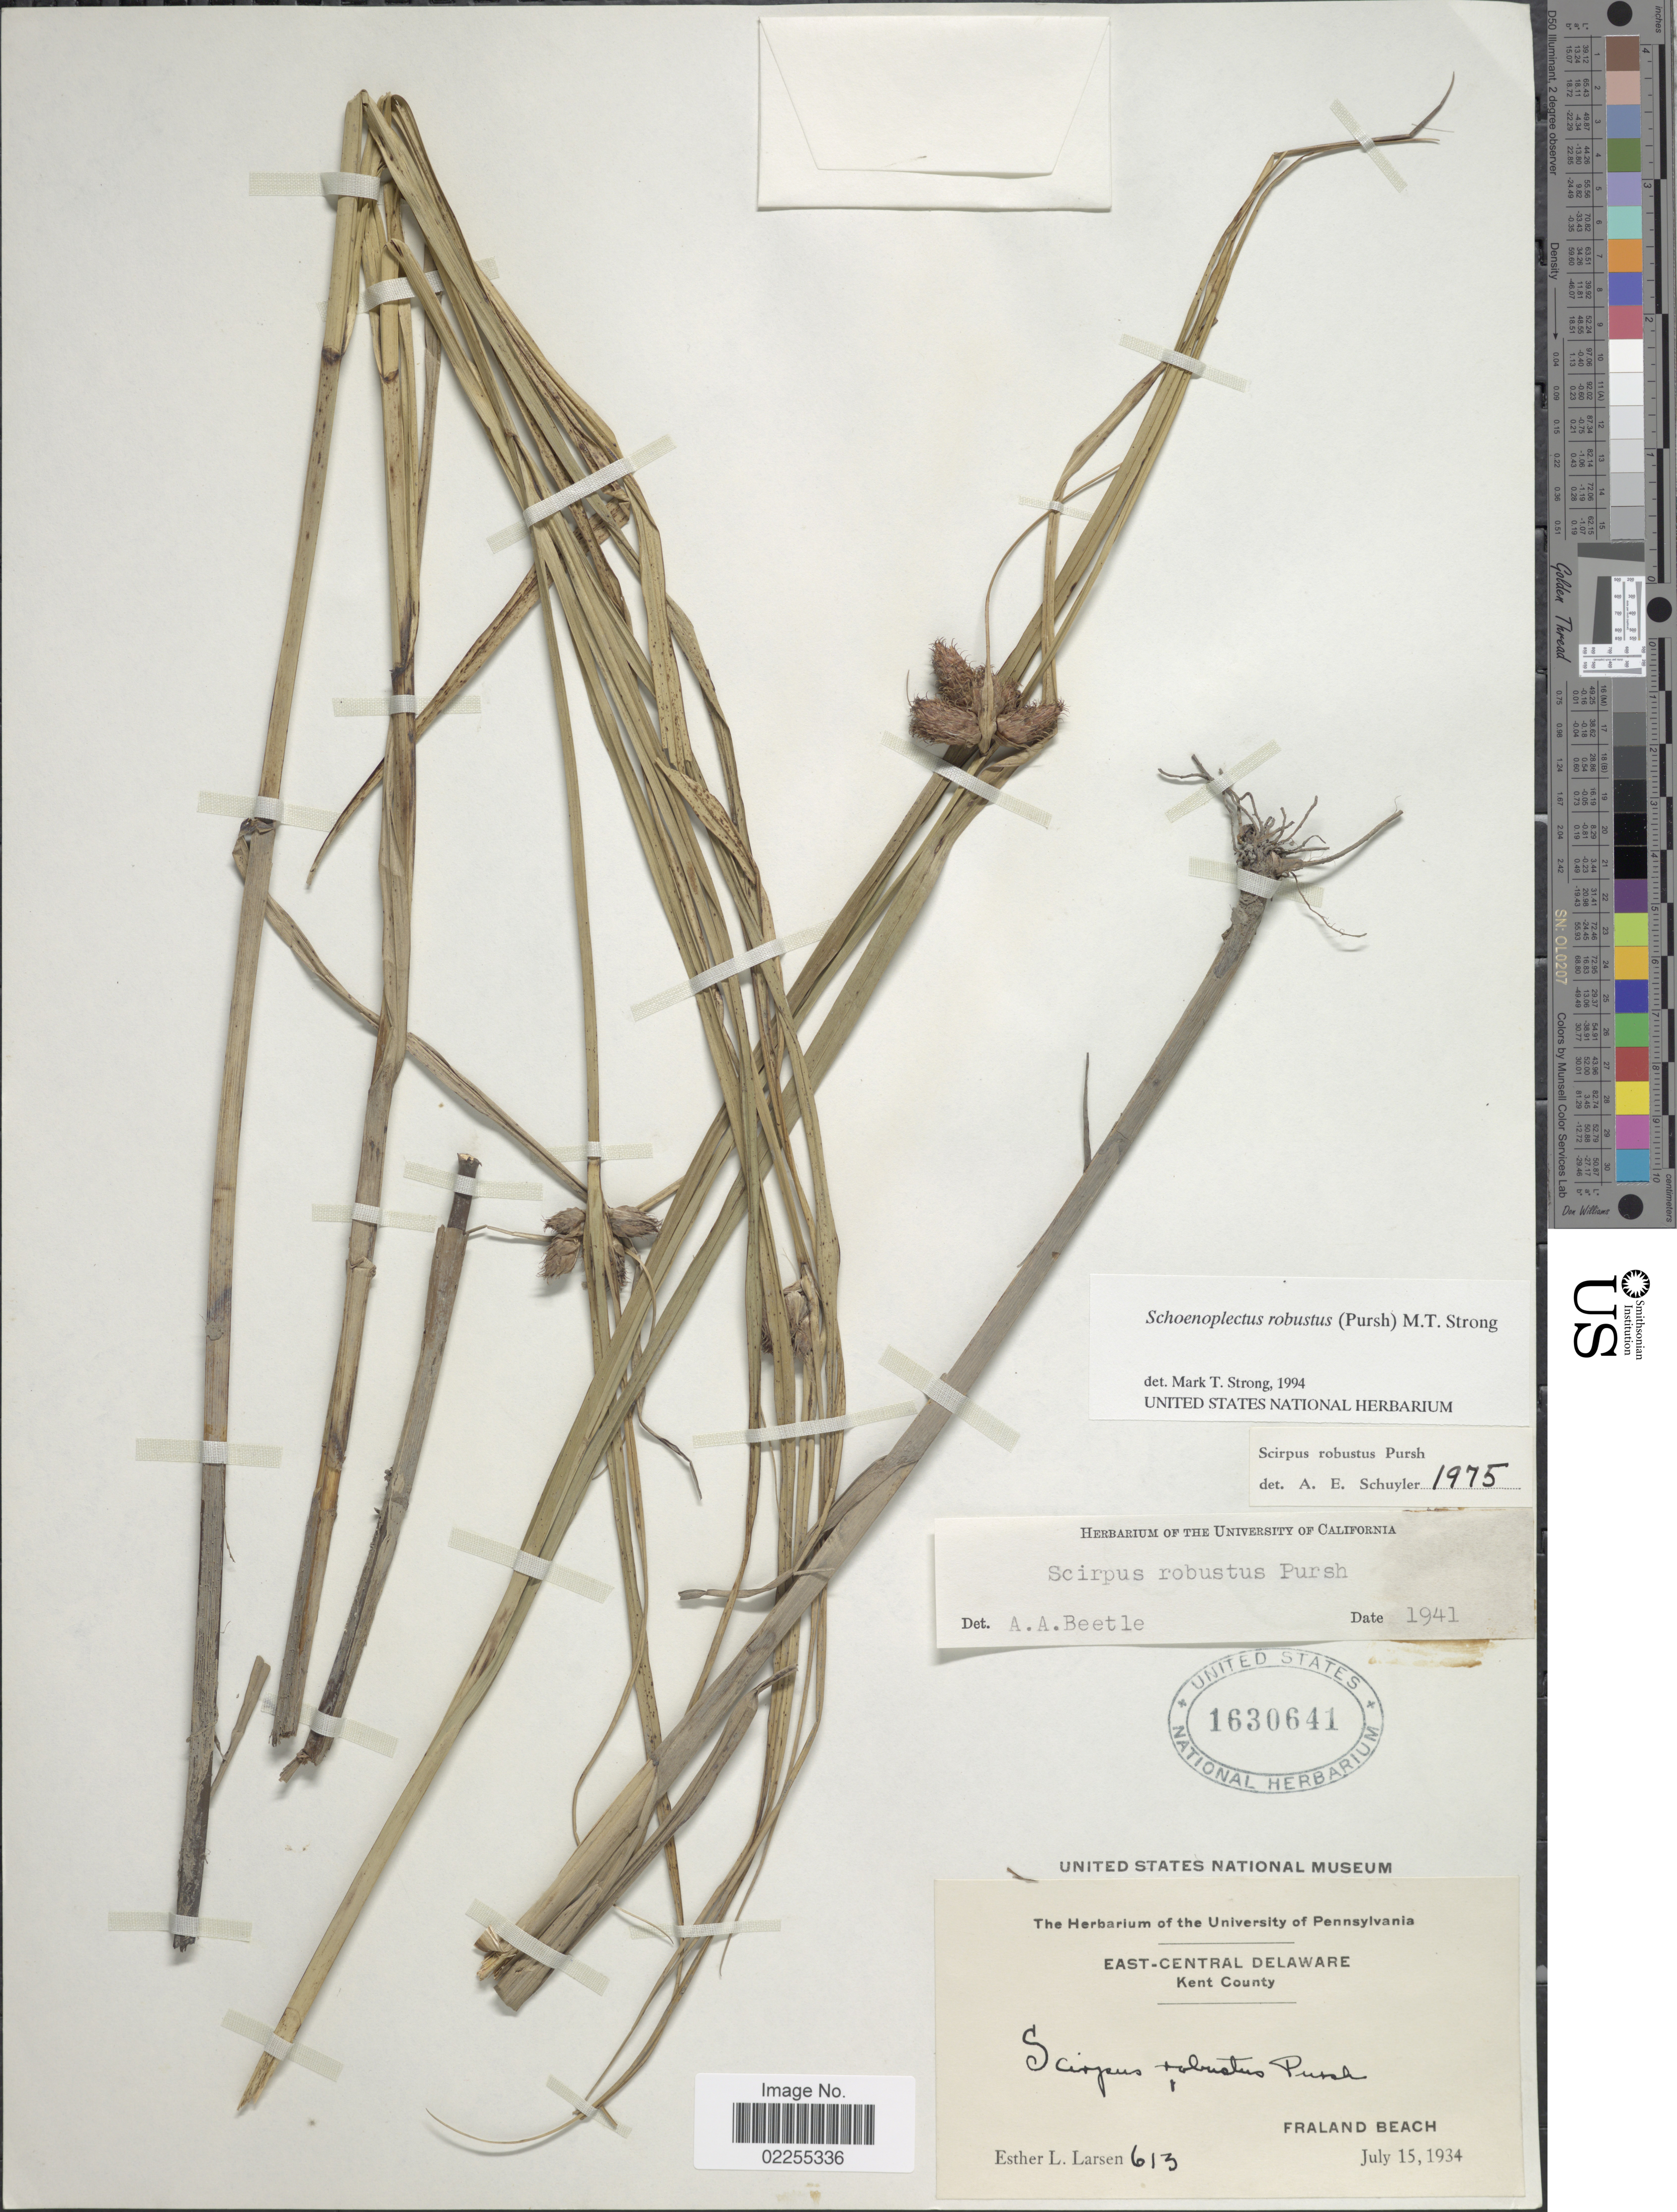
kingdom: Plantae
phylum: Tracheophyta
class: Liliopsida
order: Poales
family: Cyperaceae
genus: Bolboschoenus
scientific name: Bolboschoenus robustus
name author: (Pursh) Soják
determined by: Strong, M. T., (US), Smithsonian Institution - National Museum of Natural History (UNITED STATES)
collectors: E. Larsen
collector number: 613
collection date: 1934-07-15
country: United States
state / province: Delaware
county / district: Kent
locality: East-Central Delaware. Kent County. Fraland Beach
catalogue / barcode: US 1630641